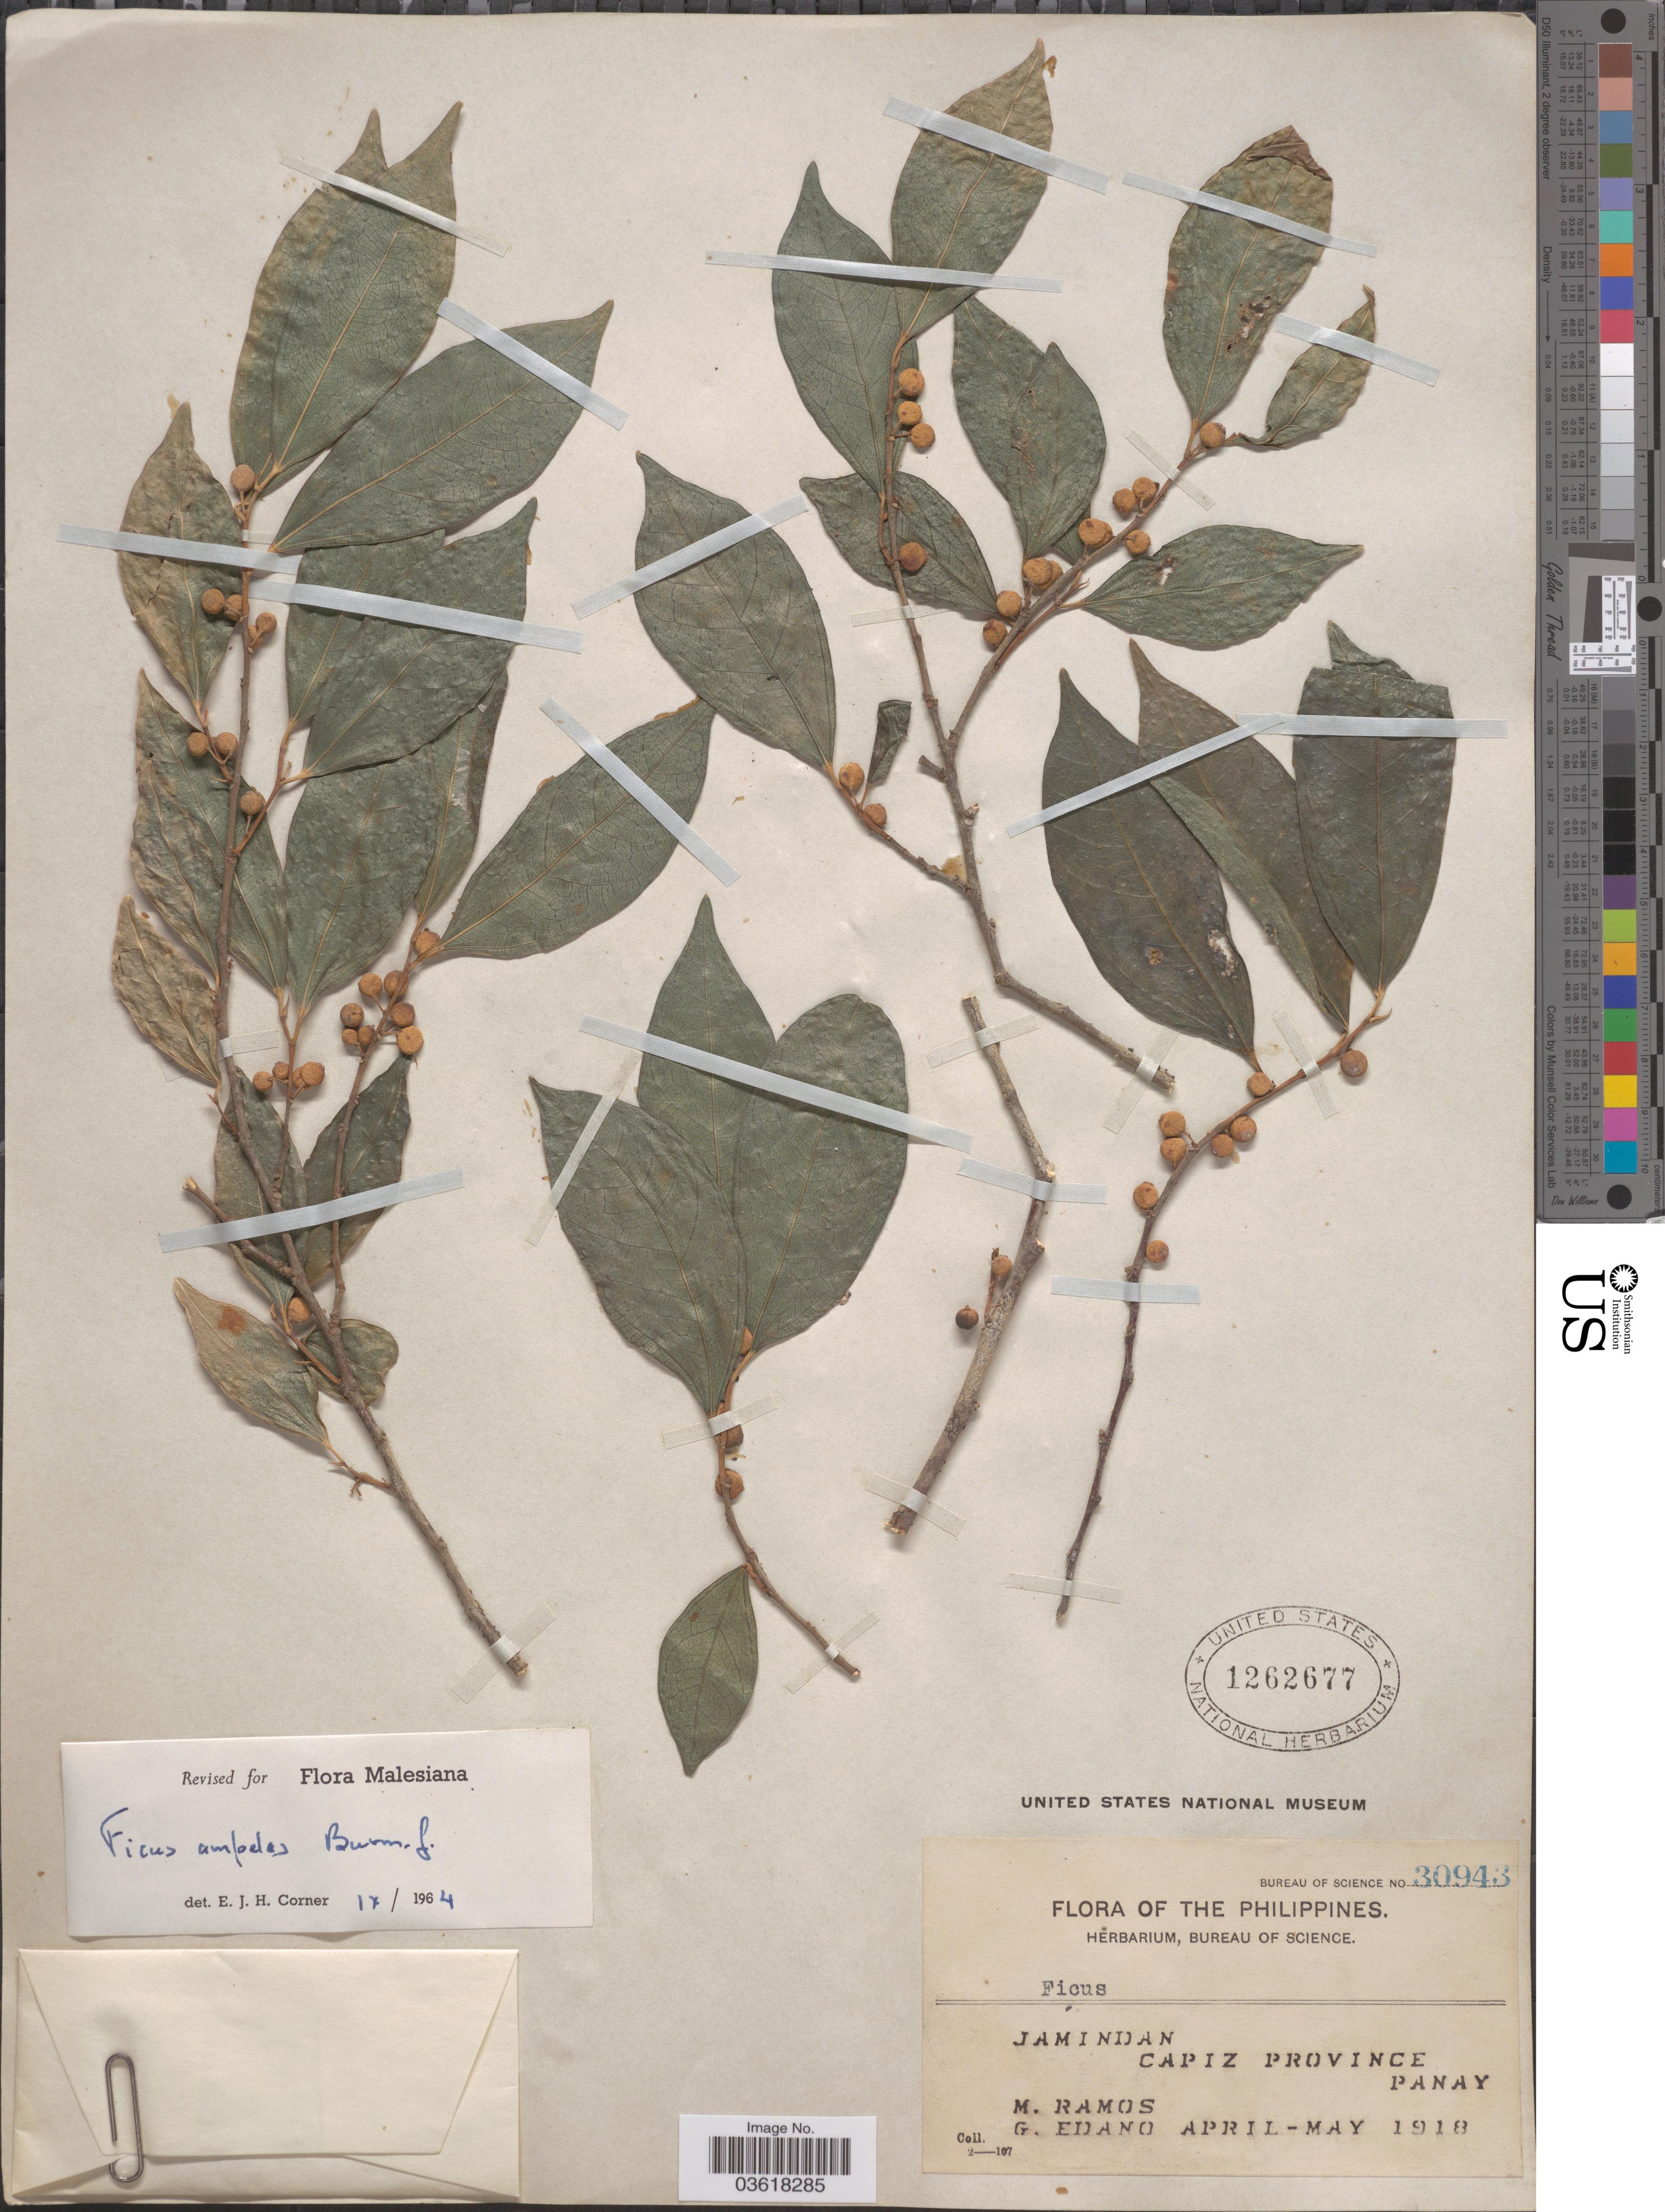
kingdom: Plantae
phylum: Tracheophyta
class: Magnoliopsida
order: Rosales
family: Moraceae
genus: Ficus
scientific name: Ficus ampelos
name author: Burm. f.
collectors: M. Ramos & G. Edaño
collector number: Bureau of Science 30943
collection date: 1918-04/1918-05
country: Philippines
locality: Jamindan. Capiz Province, Panay.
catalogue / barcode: US 1262677